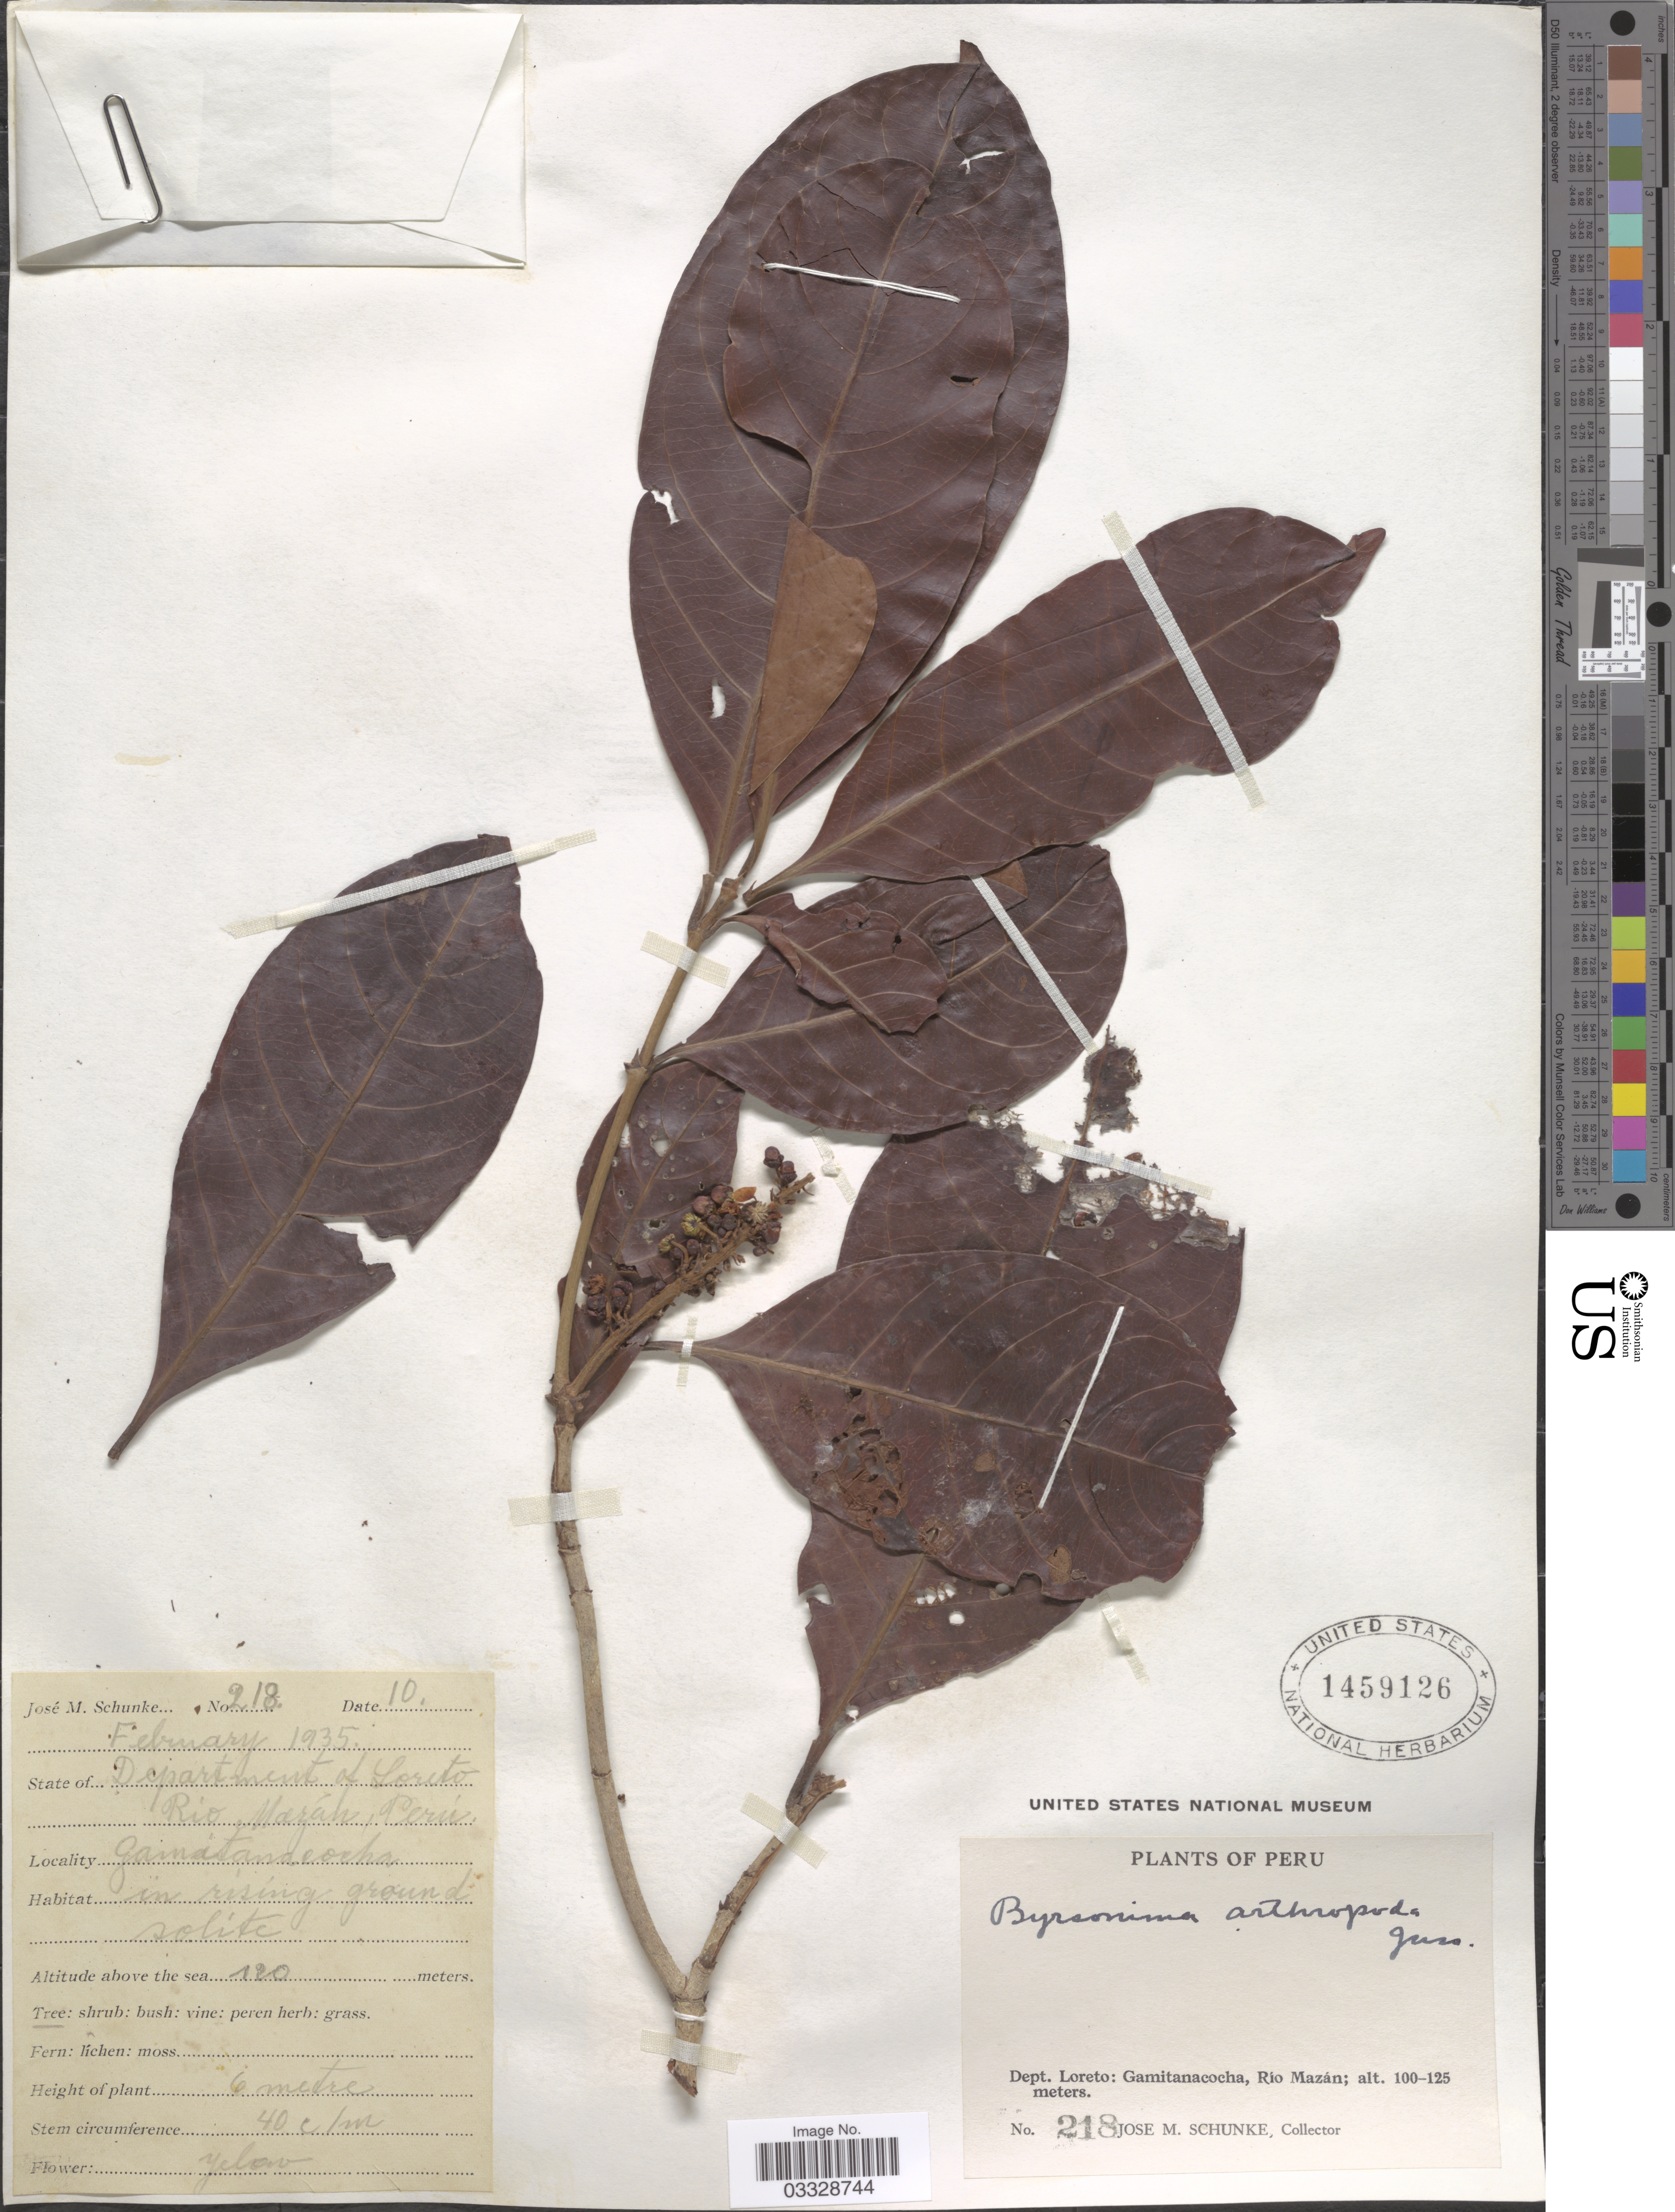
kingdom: Plantae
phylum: Tracheophyta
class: Magnoliopsida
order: Malpighiales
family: Malpighiaceae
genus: Byrsonima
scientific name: Byrsonima arthropoda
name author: A. Juss.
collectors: J. M. Schunke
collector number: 218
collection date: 1935-02-10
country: Peru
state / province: Loreto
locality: Dept. Loreto: Gamitanacocha, Río Mazán.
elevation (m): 120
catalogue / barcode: US 1459126